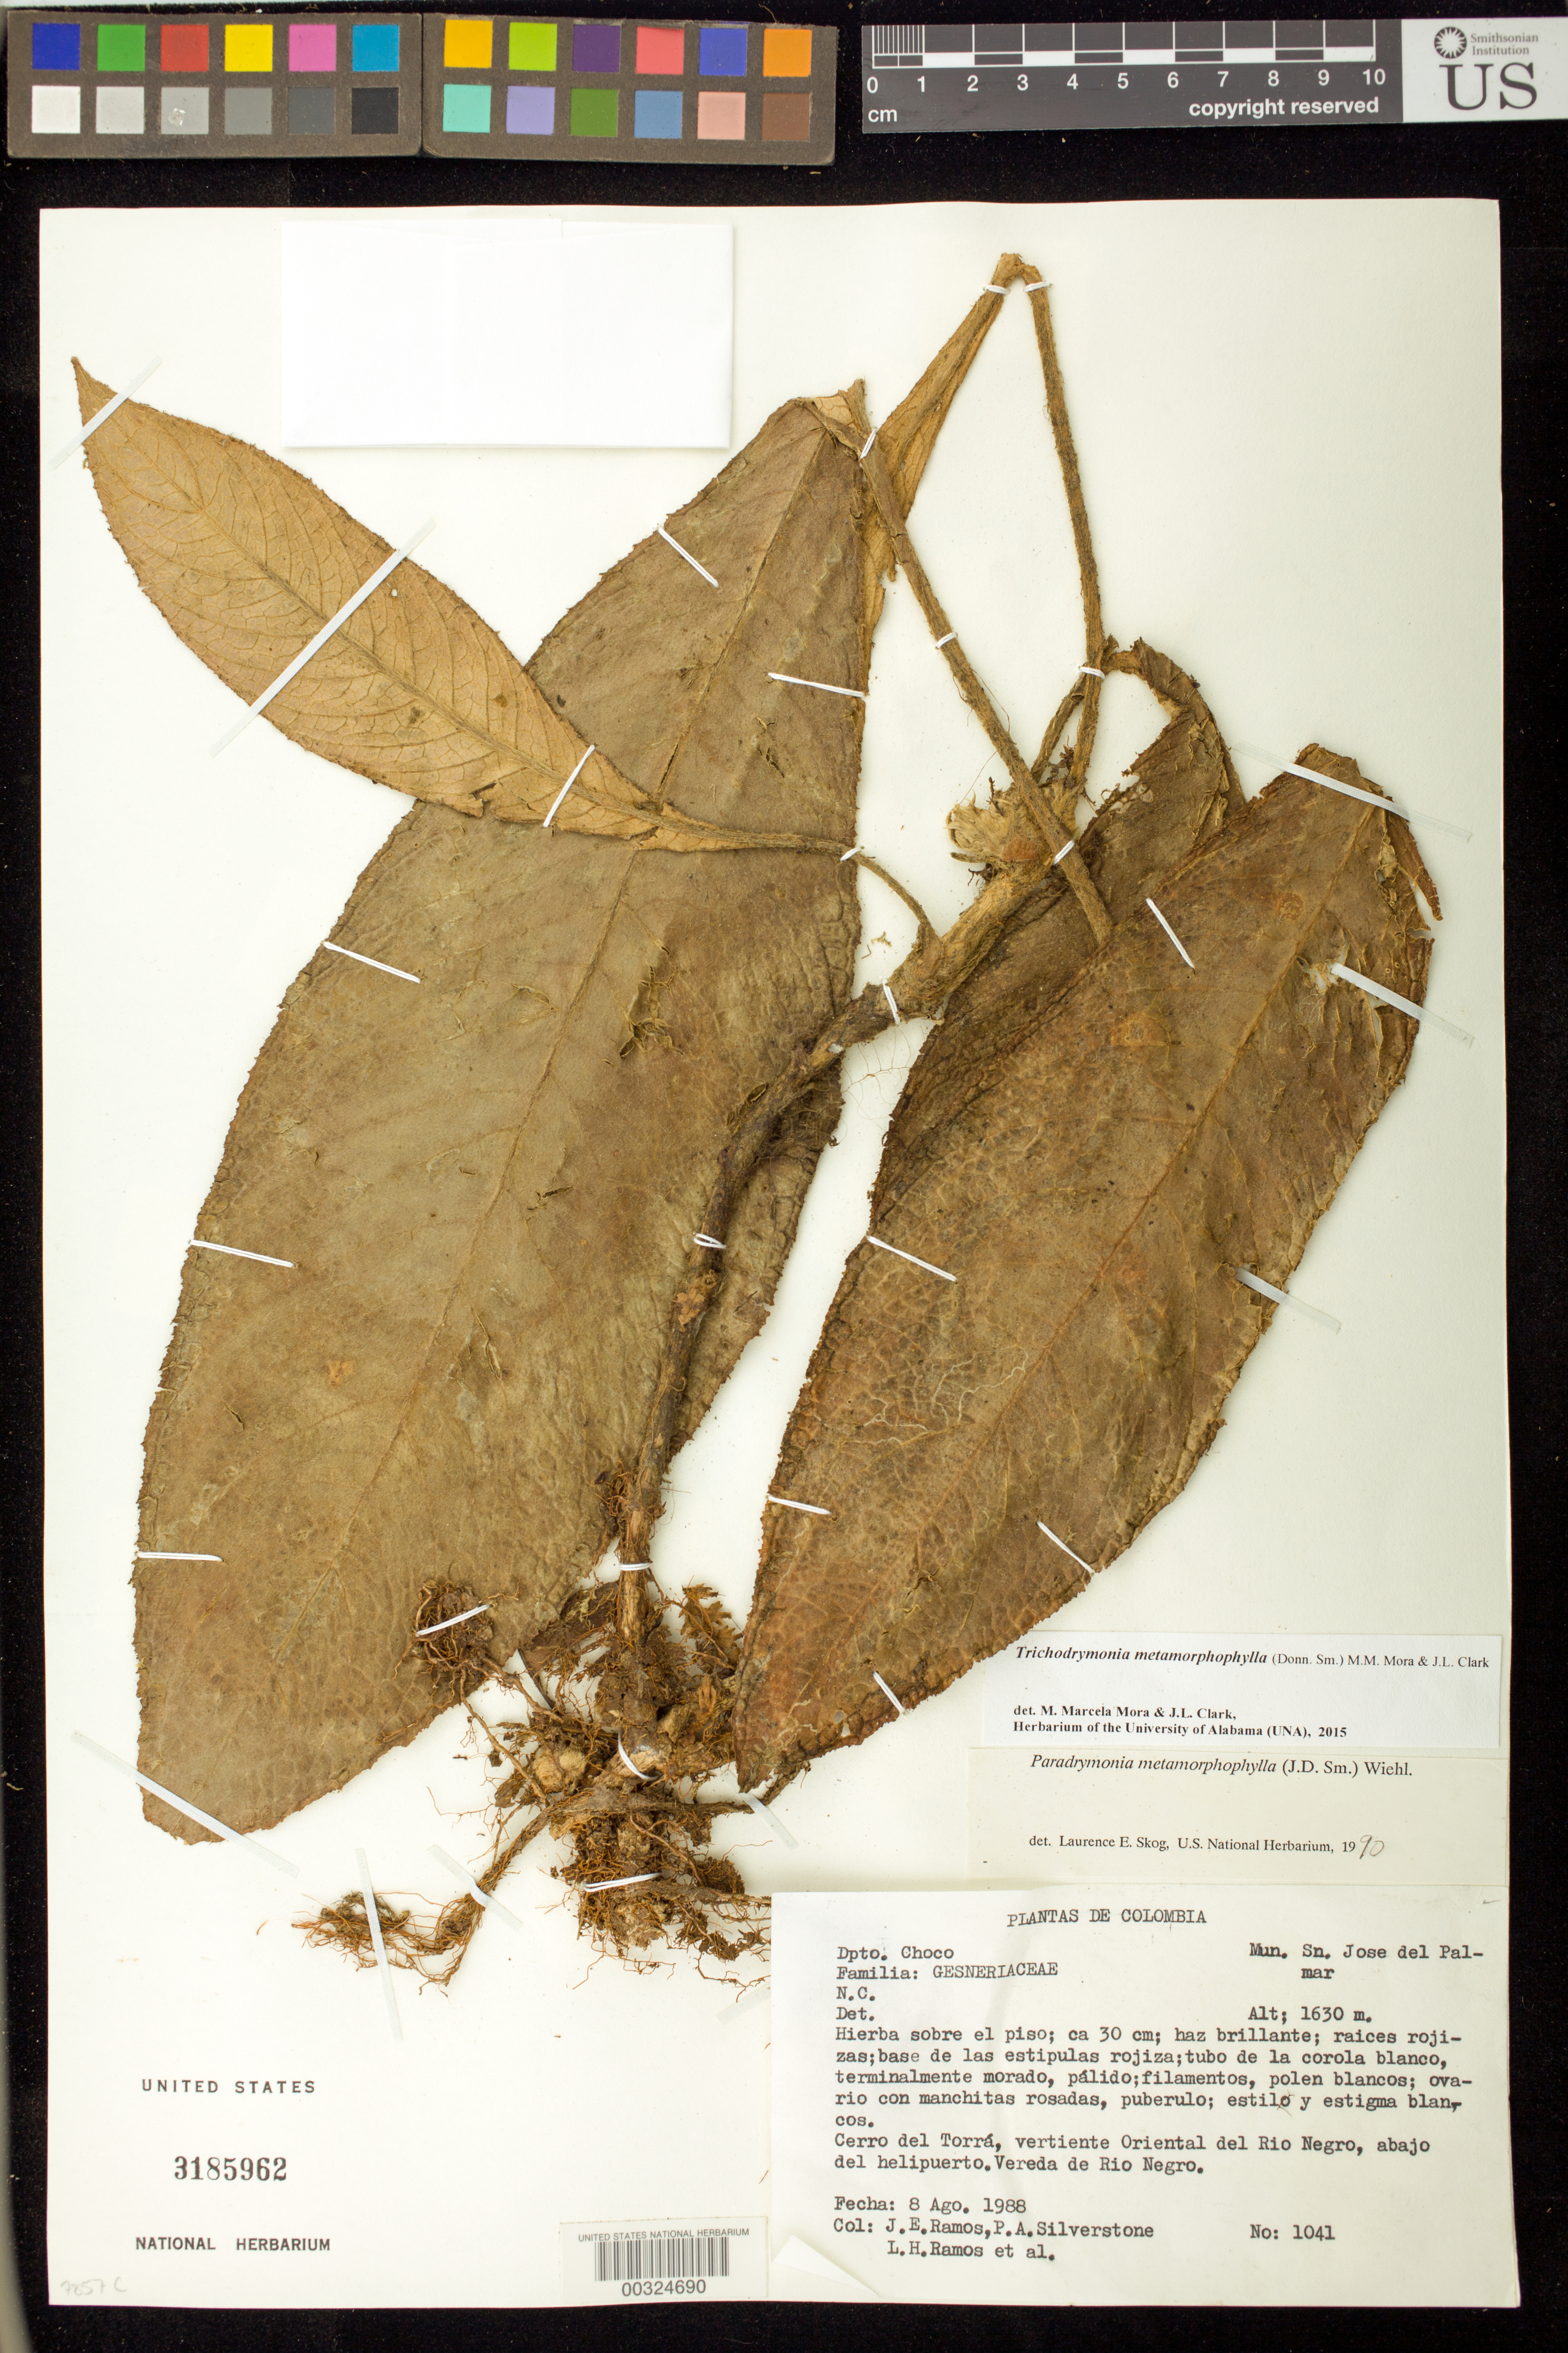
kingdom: Plantae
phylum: Tracheophyta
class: Magnoliopsida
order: Lamiales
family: Gesneriaceae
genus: Trichodrymonia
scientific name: Trichodrymonia metamorphophylla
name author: (Donn. Sm.) M.M. Mora & J.L. Clark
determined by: Mora, M. M.; Clark, J. L.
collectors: J. E. Ramos, P. A. Silverstone-Sopkin, L. Ramos & et al.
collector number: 1041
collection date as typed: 08 Aug 1988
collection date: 1988-08-08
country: Colombia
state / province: Chocó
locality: Mun. of San Jose del Palmar, Cerro del Torra, eastern slope of Rio Negro, below heliport, trail from Rio Negro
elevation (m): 1630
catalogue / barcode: US 3185962